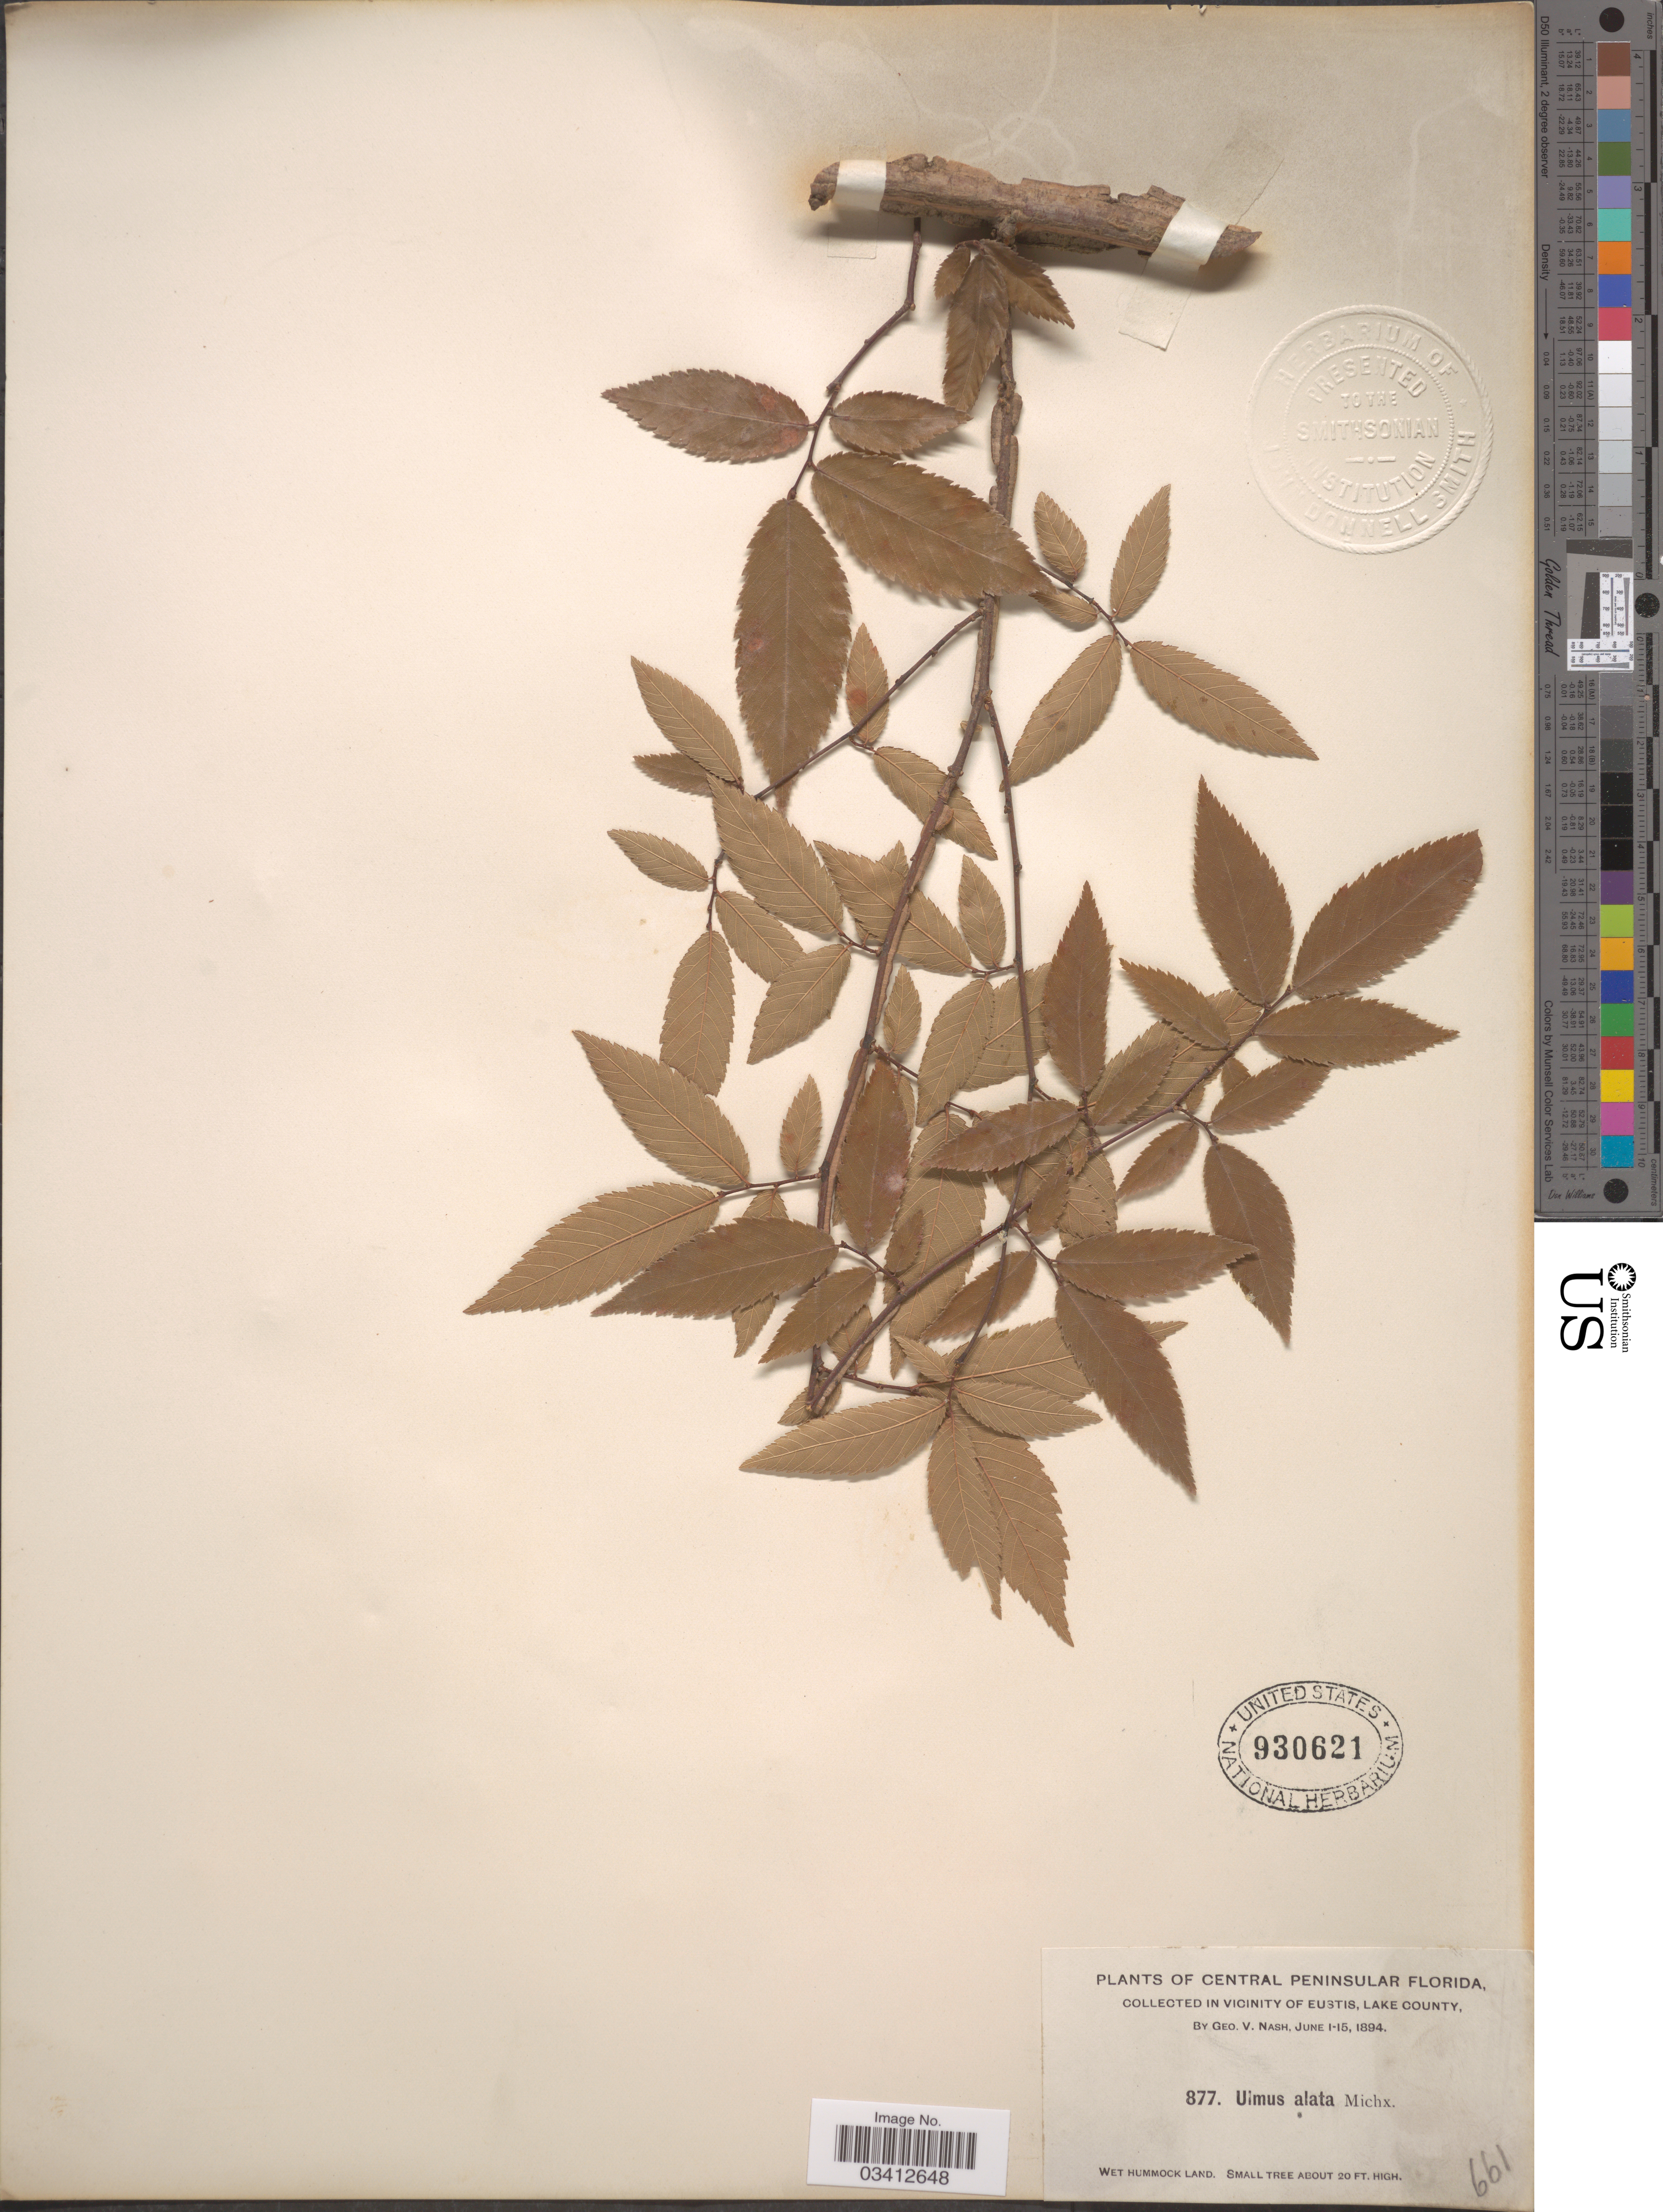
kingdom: Plantae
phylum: Tracheophyta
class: Magnoliopsida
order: Rosales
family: Ulmaceae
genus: Ulmus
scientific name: Ulmus alata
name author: Michx.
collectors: G. V. Nash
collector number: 877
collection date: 1894-06-01/1894-06-15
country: United States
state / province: Florida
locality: Central Peninsular Florida. Vicinity of Eustis, Lake County.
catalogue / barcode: US 930621